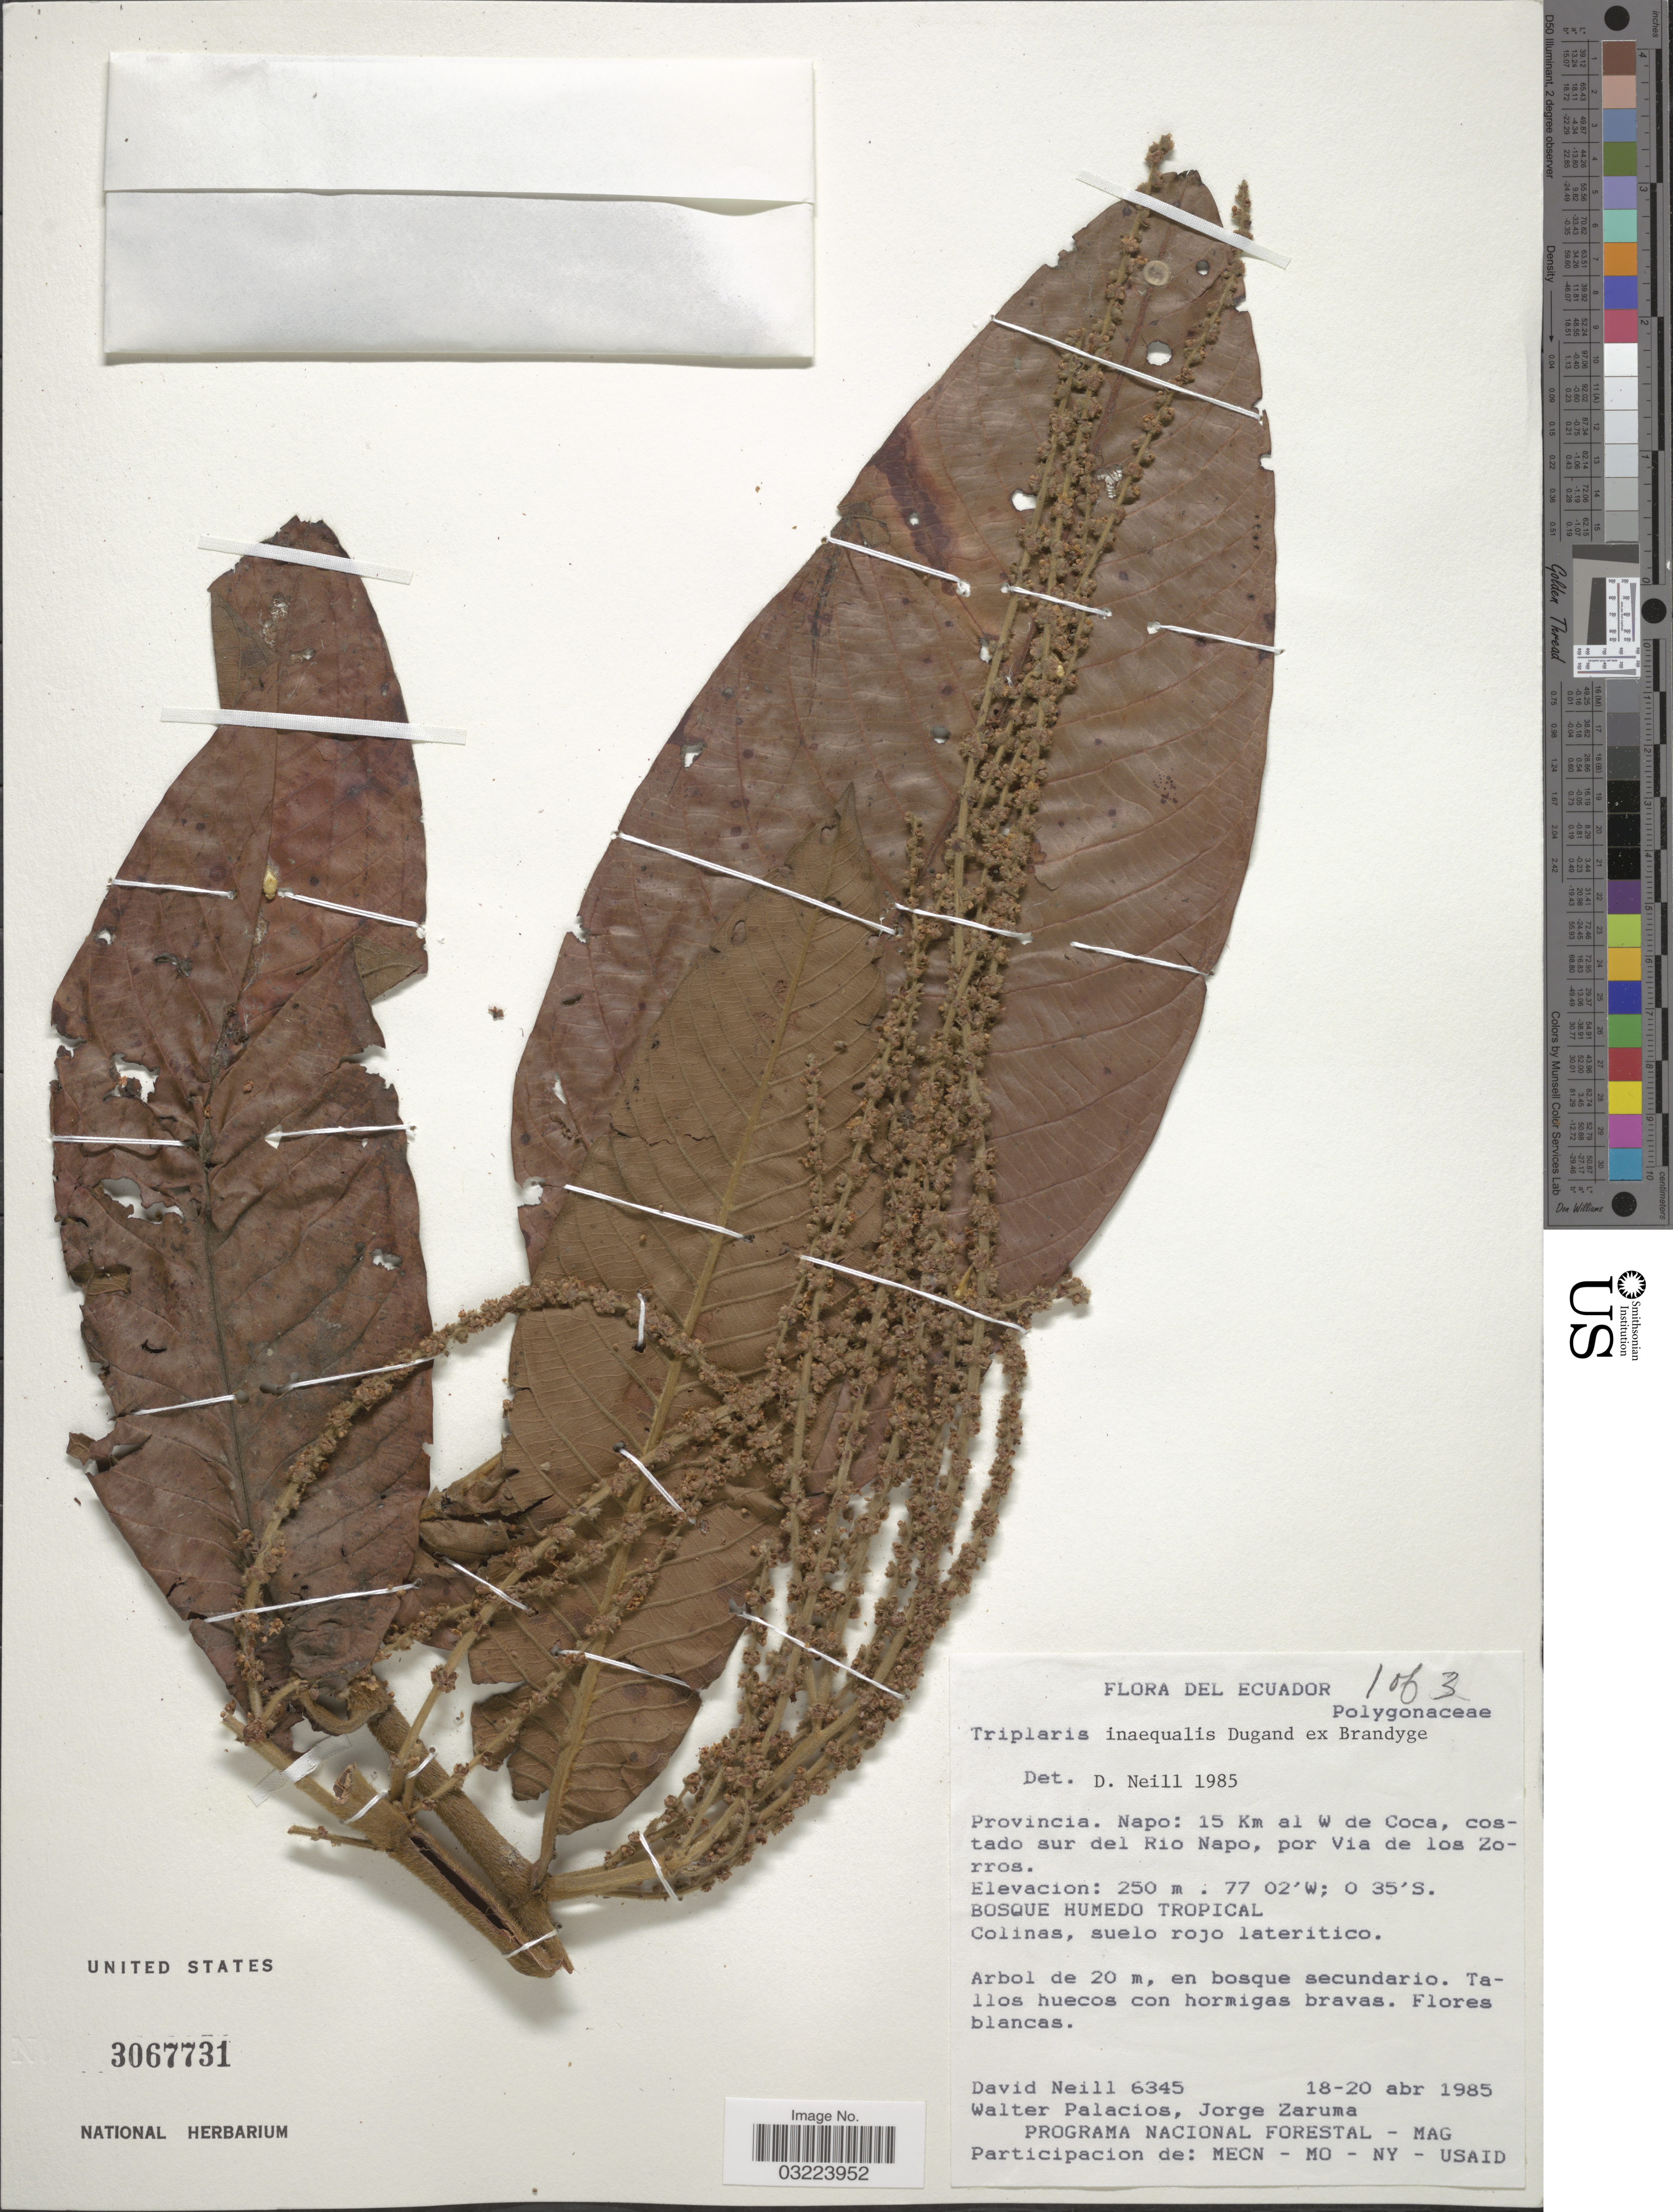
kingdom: Plantae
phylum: Tracheophyta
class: Magnoliopsida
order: Caryophyllales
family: Polygonaceae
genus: Triplaris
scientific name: Triplaris dugandii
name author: Brandbyge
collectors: D. Neill, W. Palacios & J. Zaruma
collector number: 6345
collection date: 1985-04-18/1985-04-20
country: Ecuador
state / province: Napo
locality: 15 Km al W de Coca, costado sur del Rio Napo, por Via de los Zorros.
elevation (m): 250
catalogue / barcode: US 3067731